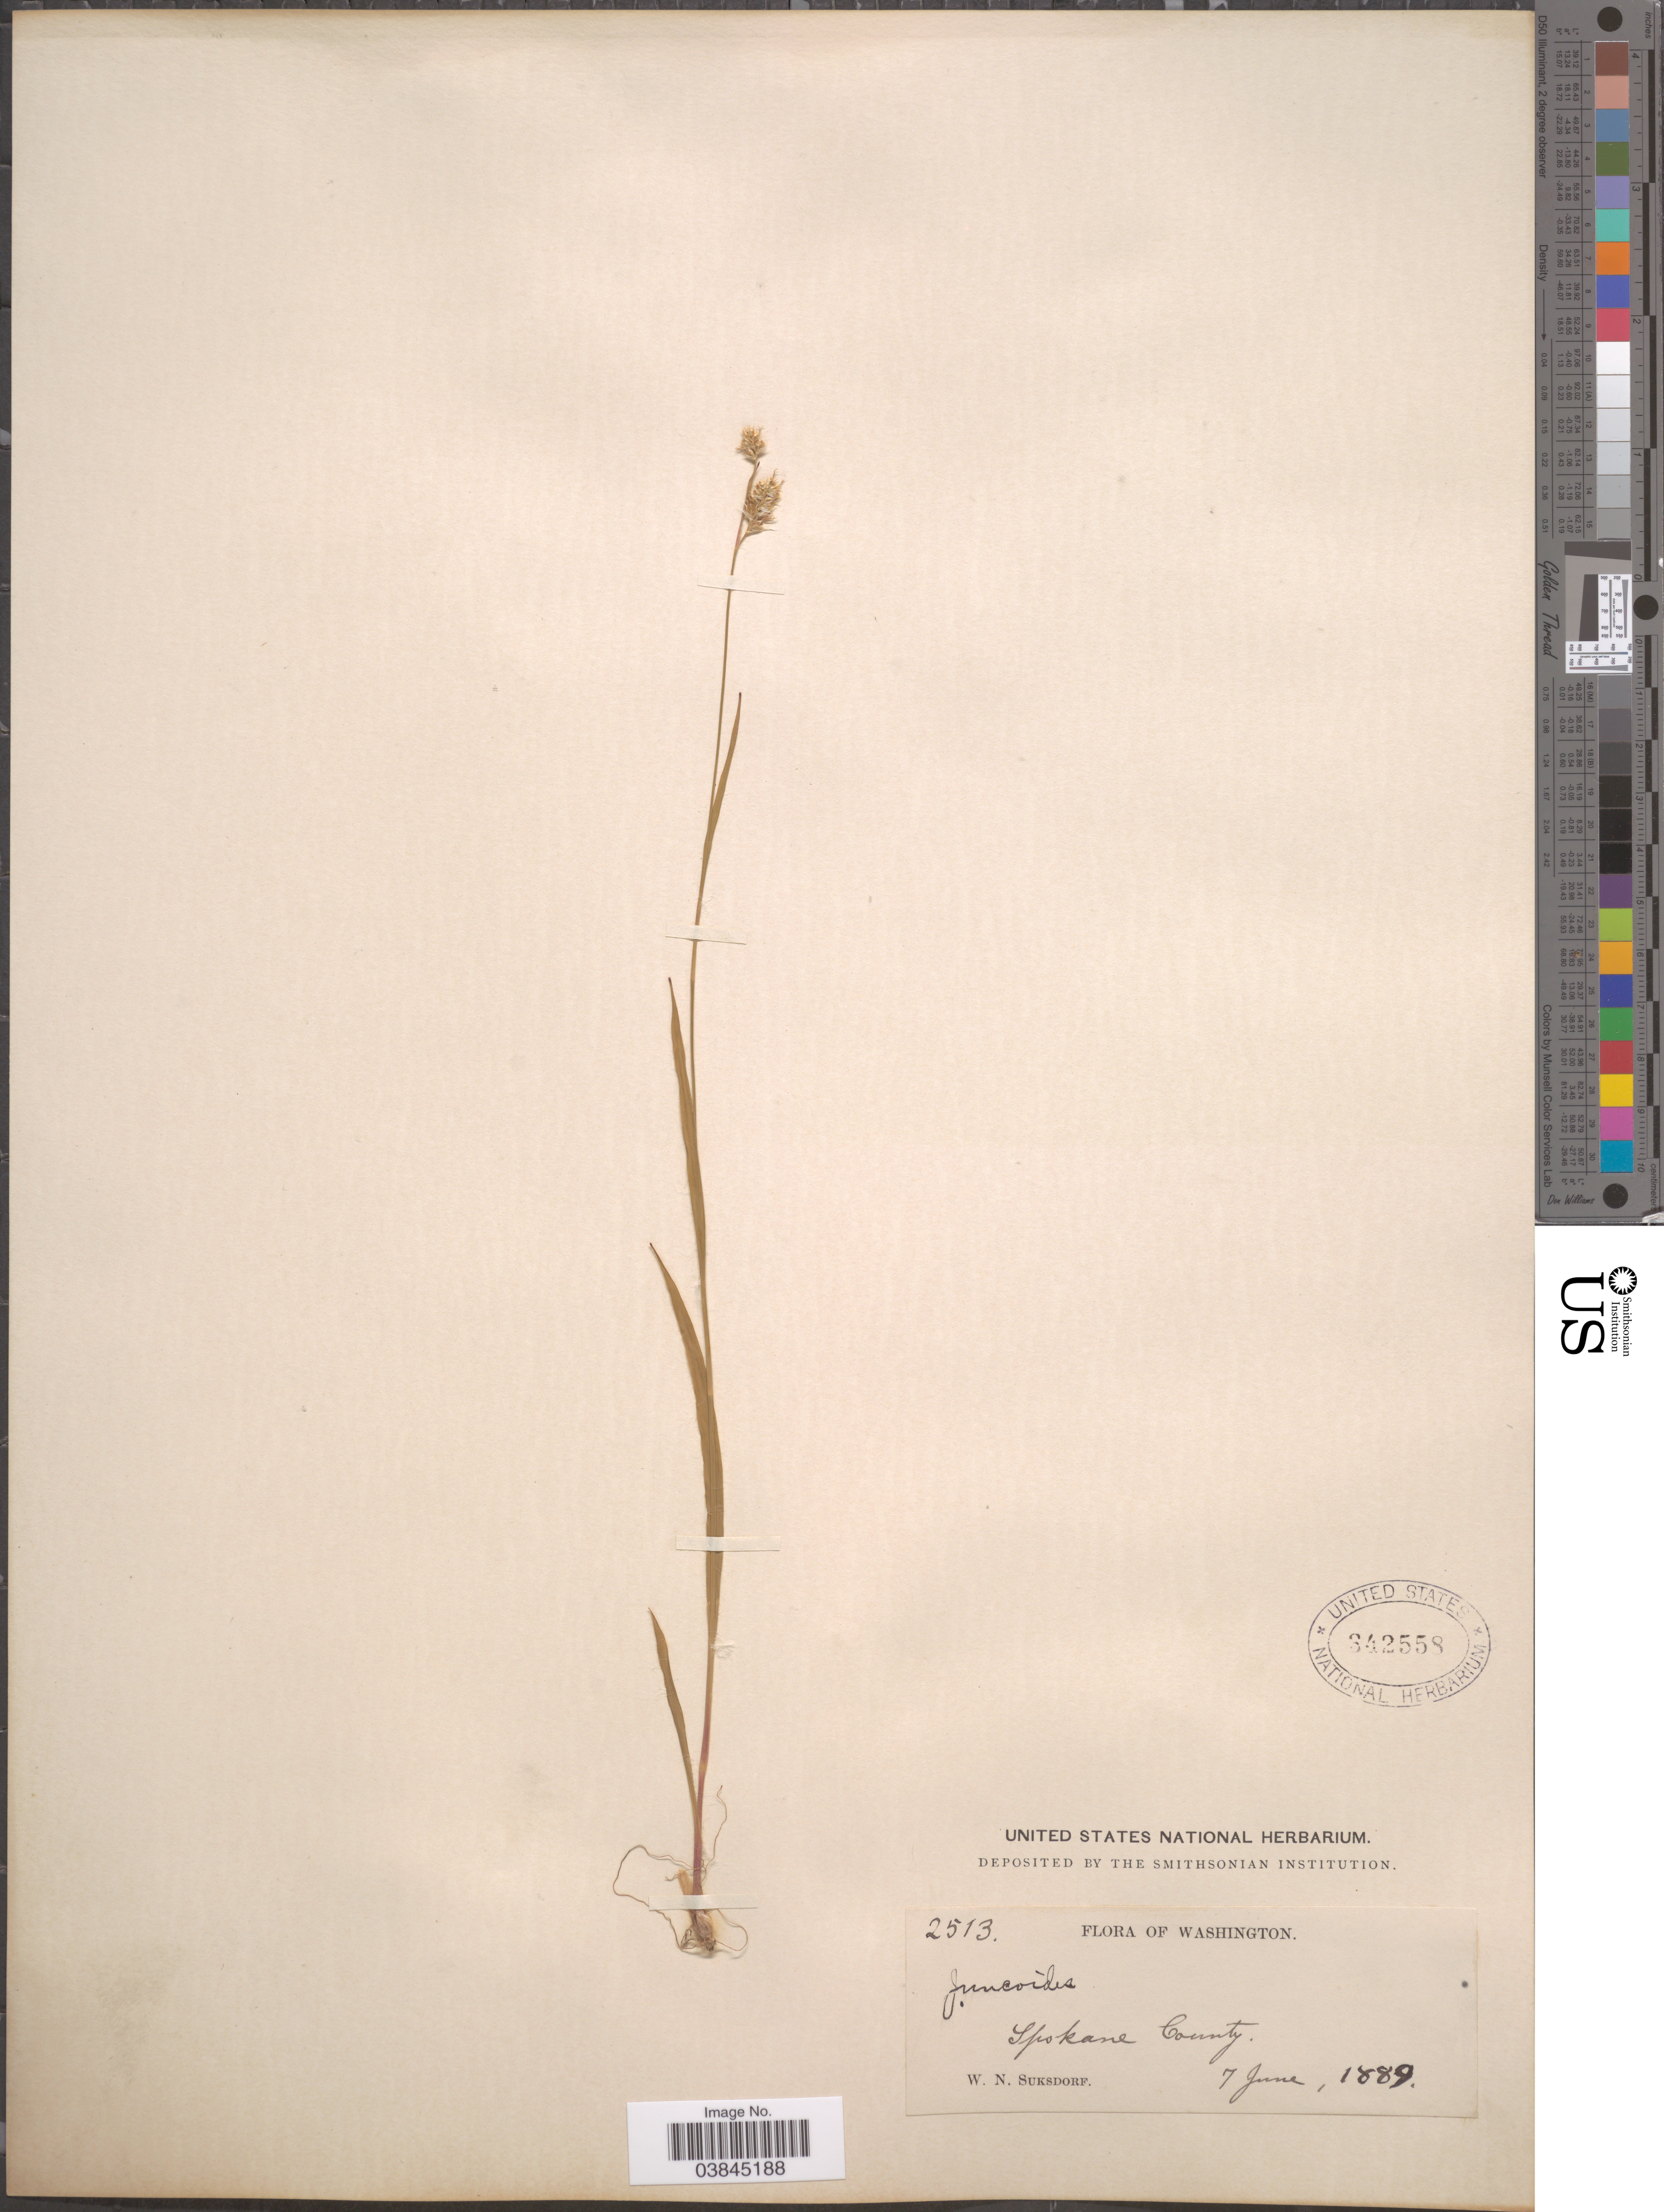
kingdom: Plantae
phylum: Tracheophyta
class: Liliopsida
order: Poales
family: Juncaceae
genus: Luzula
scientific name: Luzula campestris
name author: (L.) DC.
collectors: W. N. Suksdorf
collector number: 2513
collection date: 1889-06-07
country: United States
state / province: Washington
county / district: Spokane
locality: Spokane County.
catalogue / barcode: US 342558